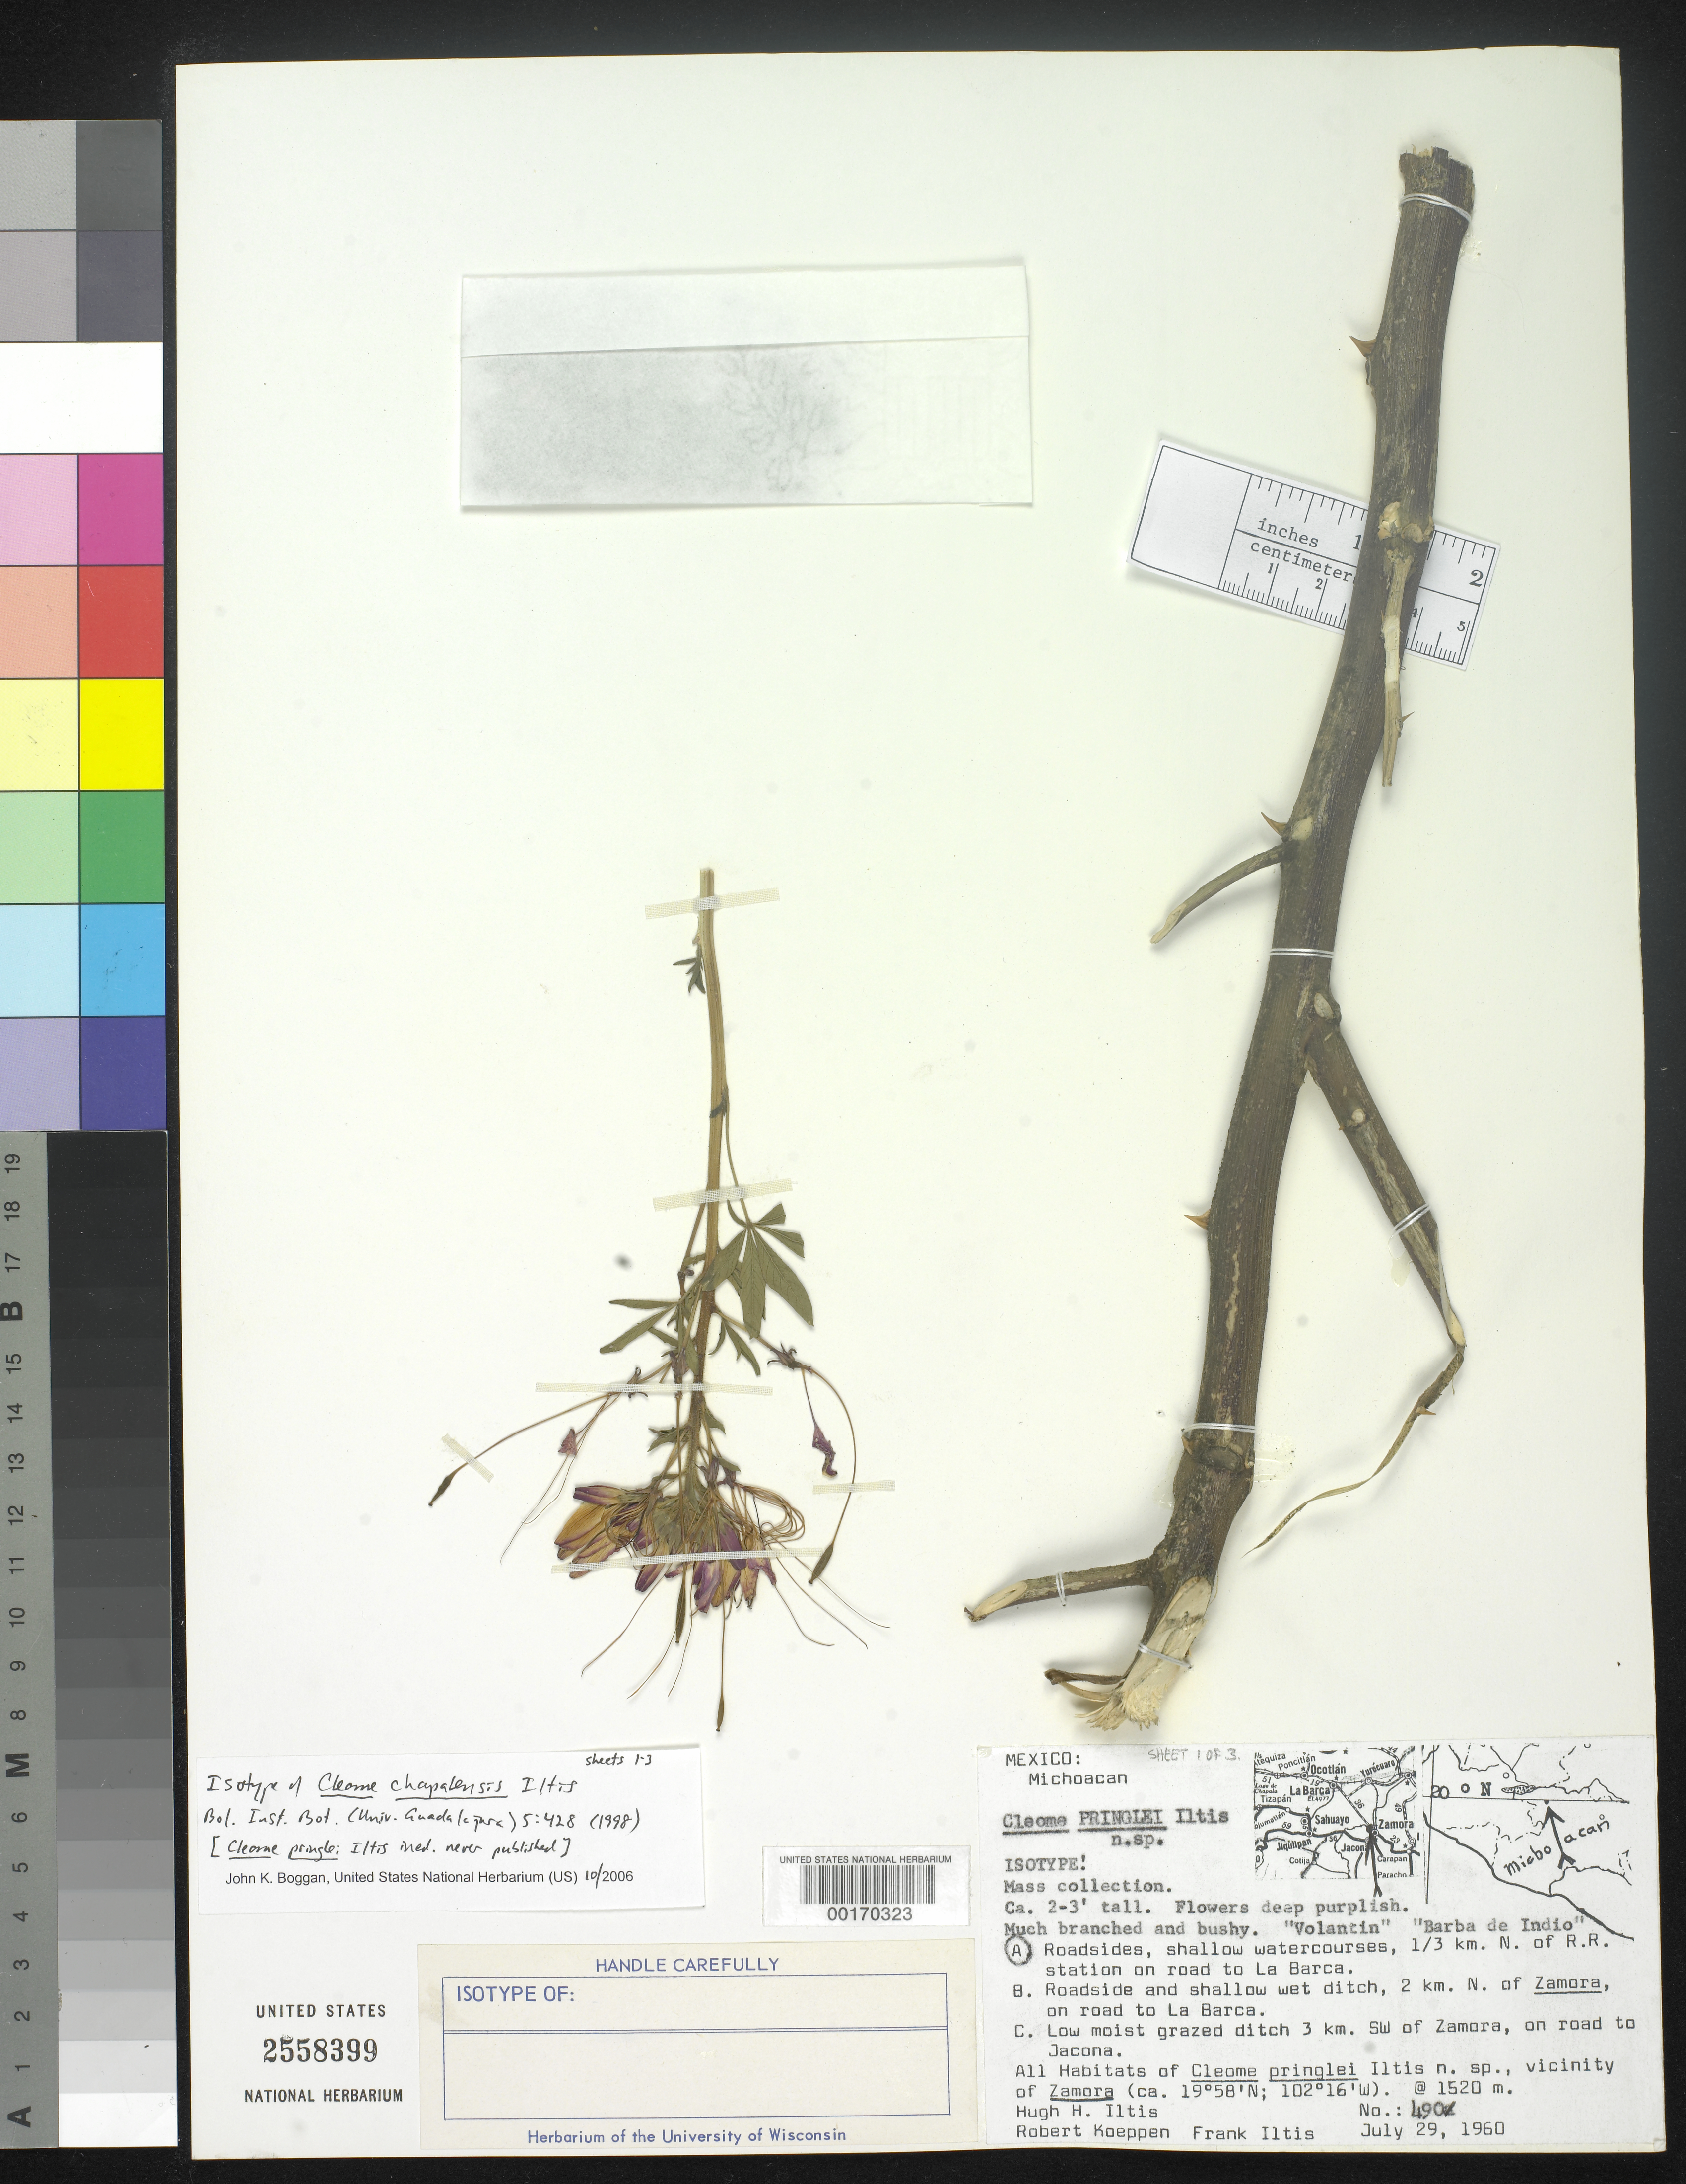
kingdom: Plantae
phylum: Tracheophyta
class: Magnoliopsida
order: Brassicales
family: Cleomaceae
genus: Cleome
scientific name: Cleome chapalensis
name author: Iltis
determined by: Boggan, J. K., (US), NMNH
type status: Isotype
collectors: H. H. Iltis, R. C. Koeppen & F. Iltis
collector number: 490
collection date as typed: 29 Jul 1960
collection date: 1960-07-29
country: Mexico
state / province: Michoacán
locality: Vicinity of Zamora. 1/3 km N of R.R. station on road to La Barca.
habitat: Roadsides, shallow watercourses.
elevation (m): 1520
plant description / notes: Originally annotated as isotype of Cleome pringlei Iltis (ined., name never published).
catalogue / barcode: US 2558399